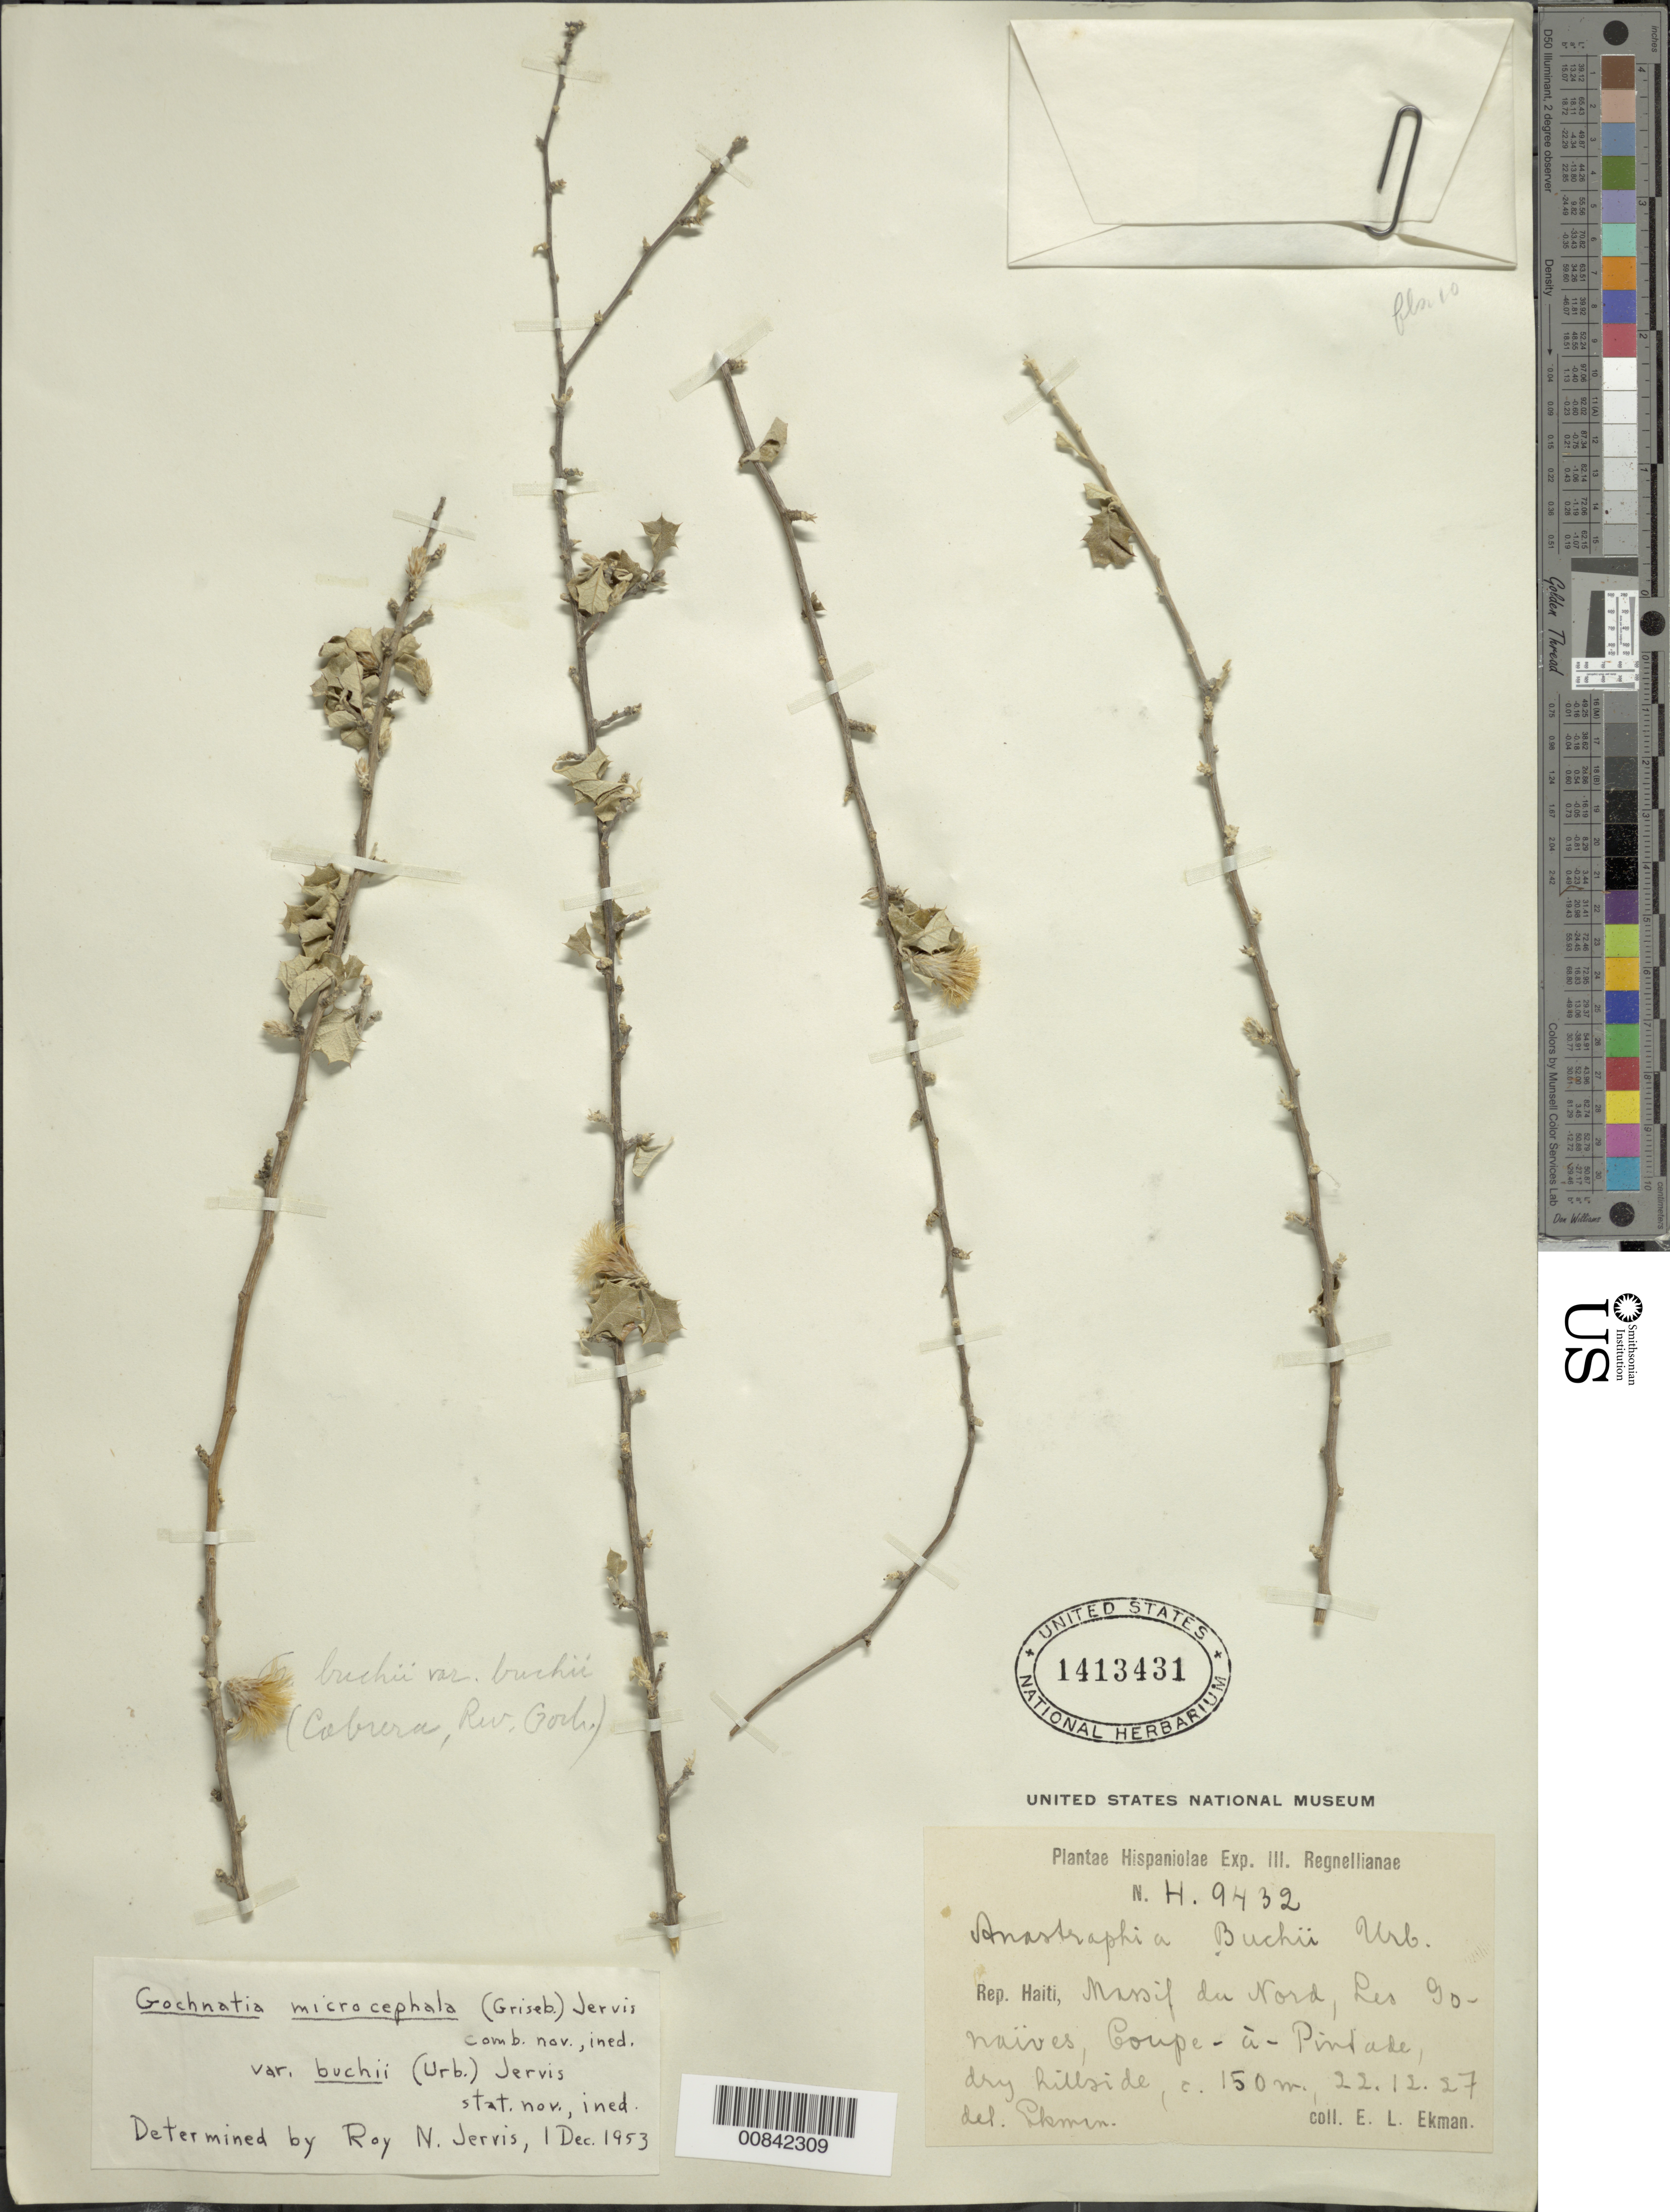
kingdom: Plantae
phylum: Tracheophyta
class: Magnoliopsida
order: Asterales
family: Asteraceae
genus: Anastraphia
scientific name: Anastraphia buchii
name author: Urb.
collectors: E. L. Ekman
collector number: H 9432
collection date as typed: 22 Dec 1927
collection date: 1927-12-22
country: Haiti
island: Hispaniola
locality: Massif du Nord, Les Gonaïves, Coupe-à-Pintate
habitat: Dry hillside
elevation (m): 150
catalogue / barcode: US 1413431